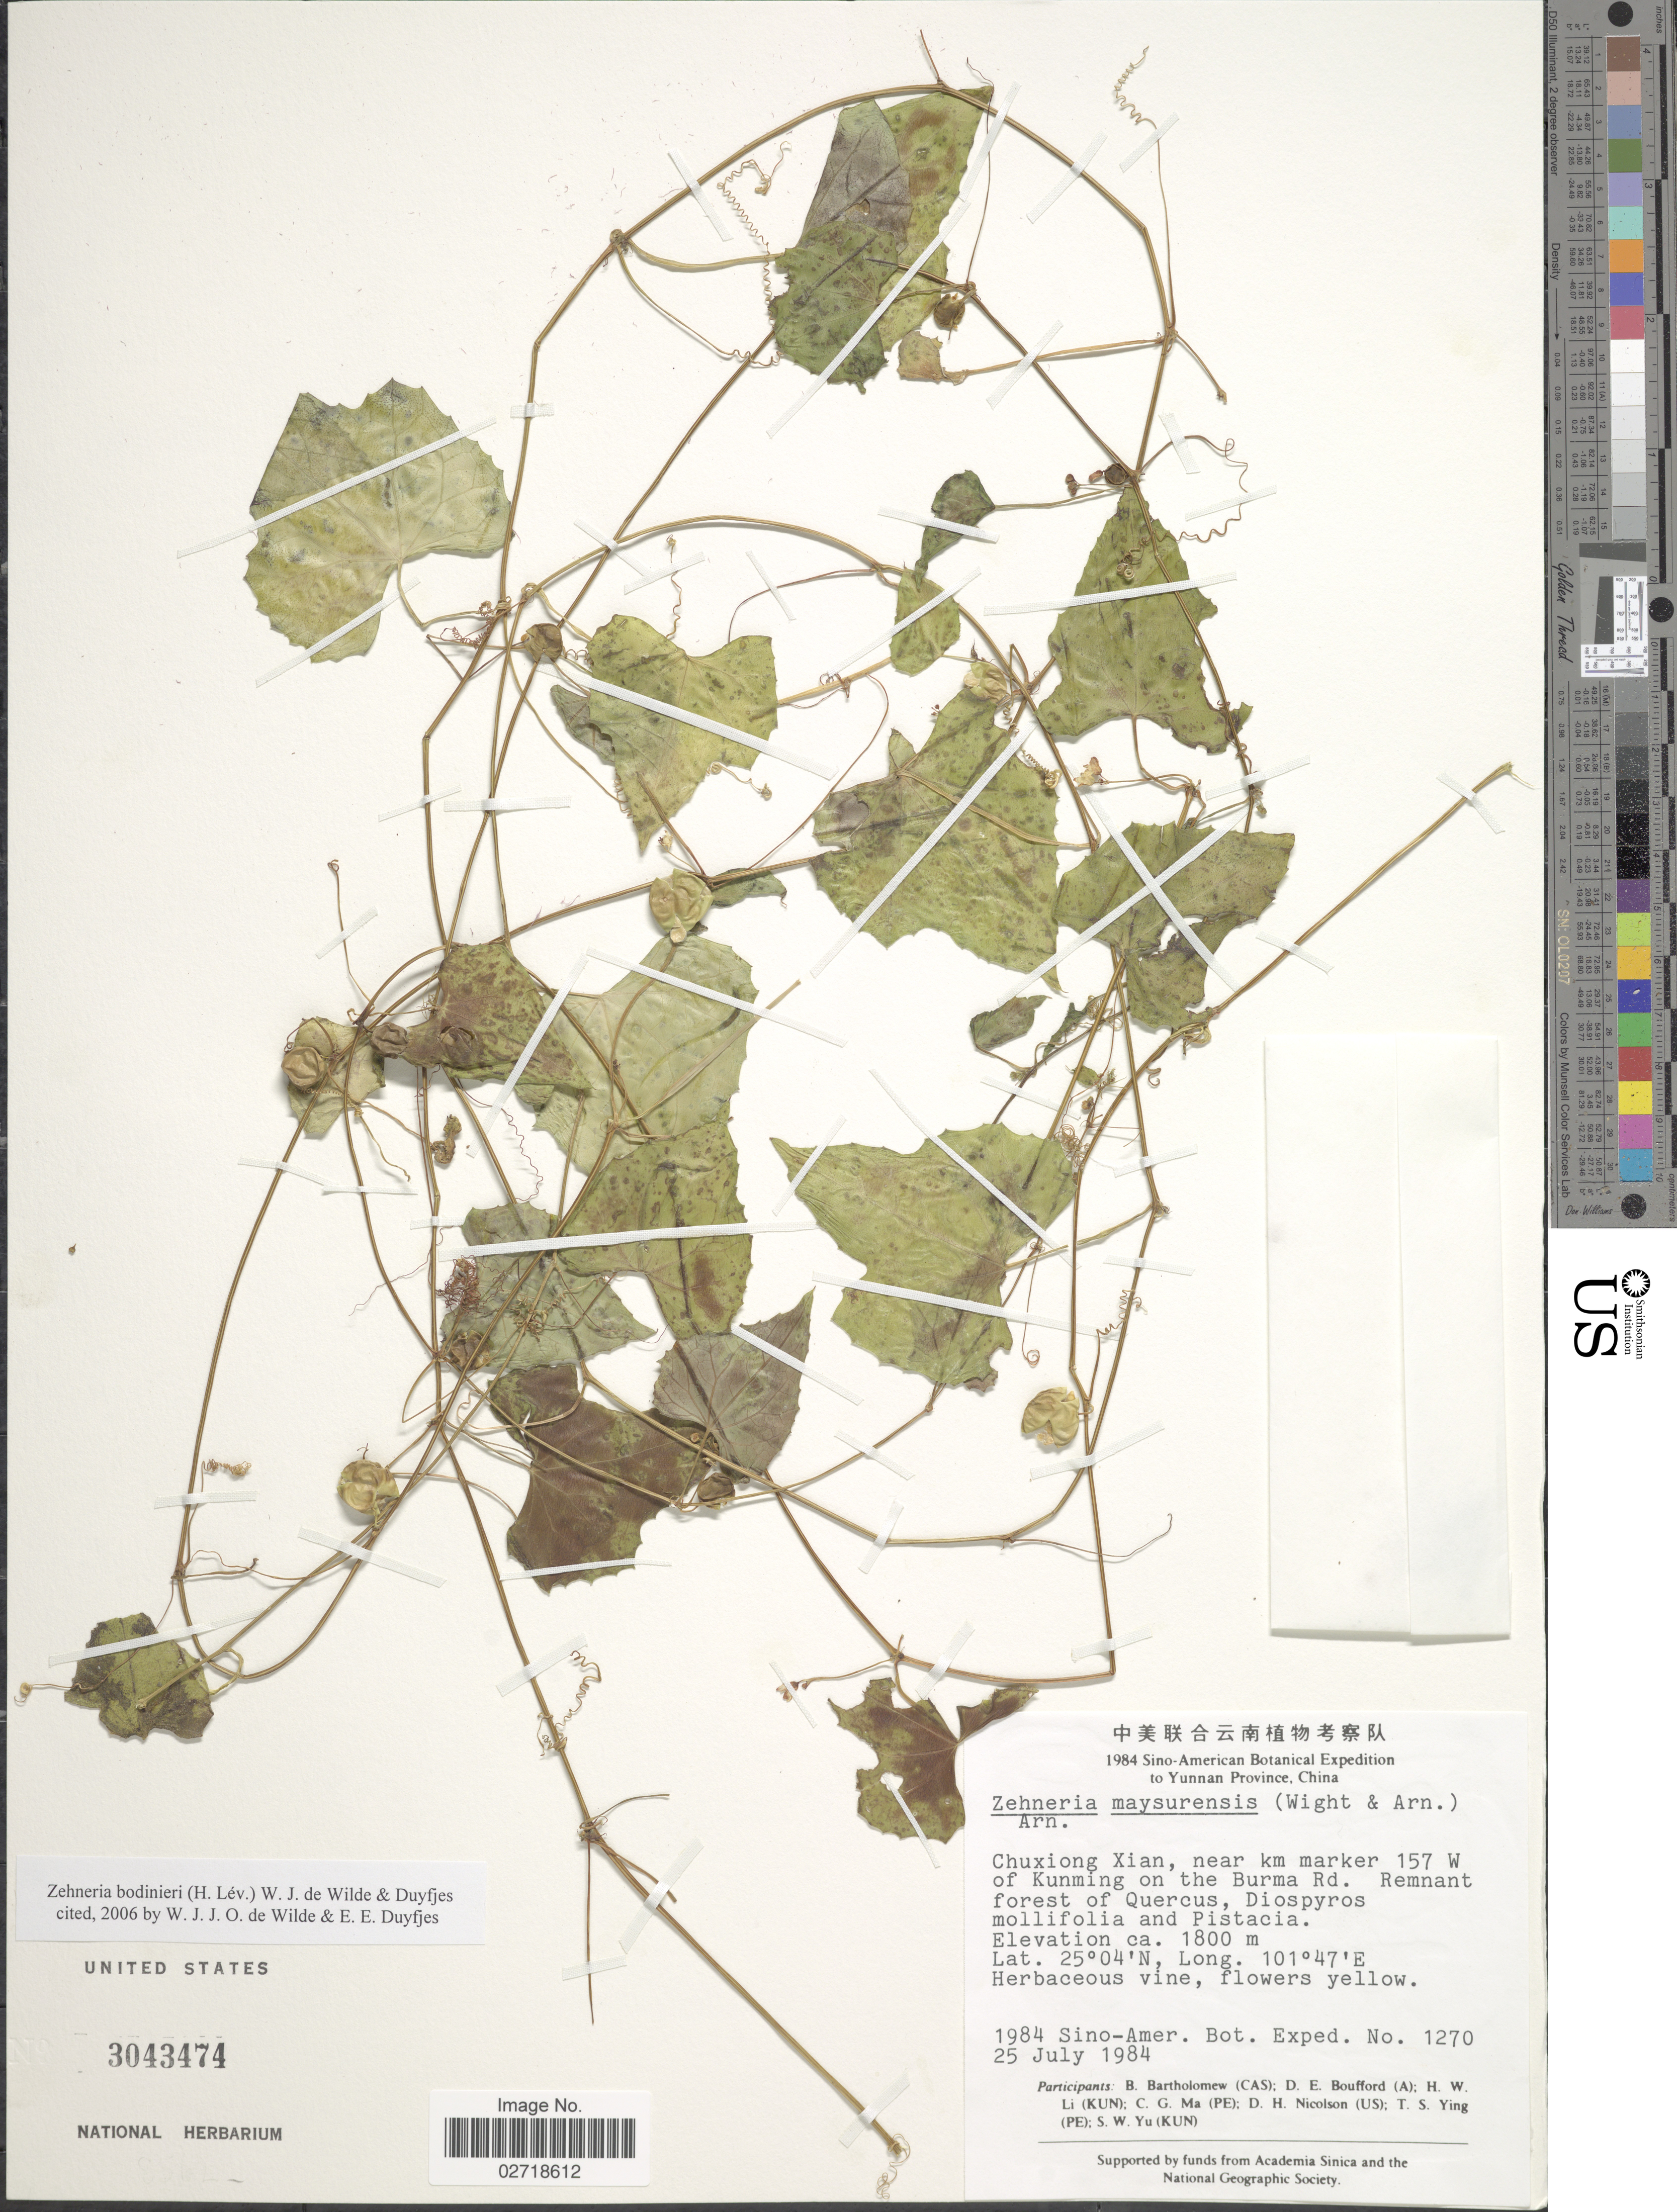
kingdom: Plantae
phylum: Tracheophyta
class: Magnoliopsida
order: Cucurbitales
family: Cucurbitaceae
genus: Zehneria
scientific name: Zehneria bodinieri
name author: (H. Lév.) W.J. de Wilde & Duyfjes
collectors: Sino-Amer. Bot. Exped. 1984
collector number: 1270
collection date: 1984-07-25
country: China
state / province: Yunnan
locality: Yunnan, China, Chuxiong Xian, near km marker 157 W of Kunming on the Burma Rd.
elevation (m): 1800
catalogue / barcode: US 3043474